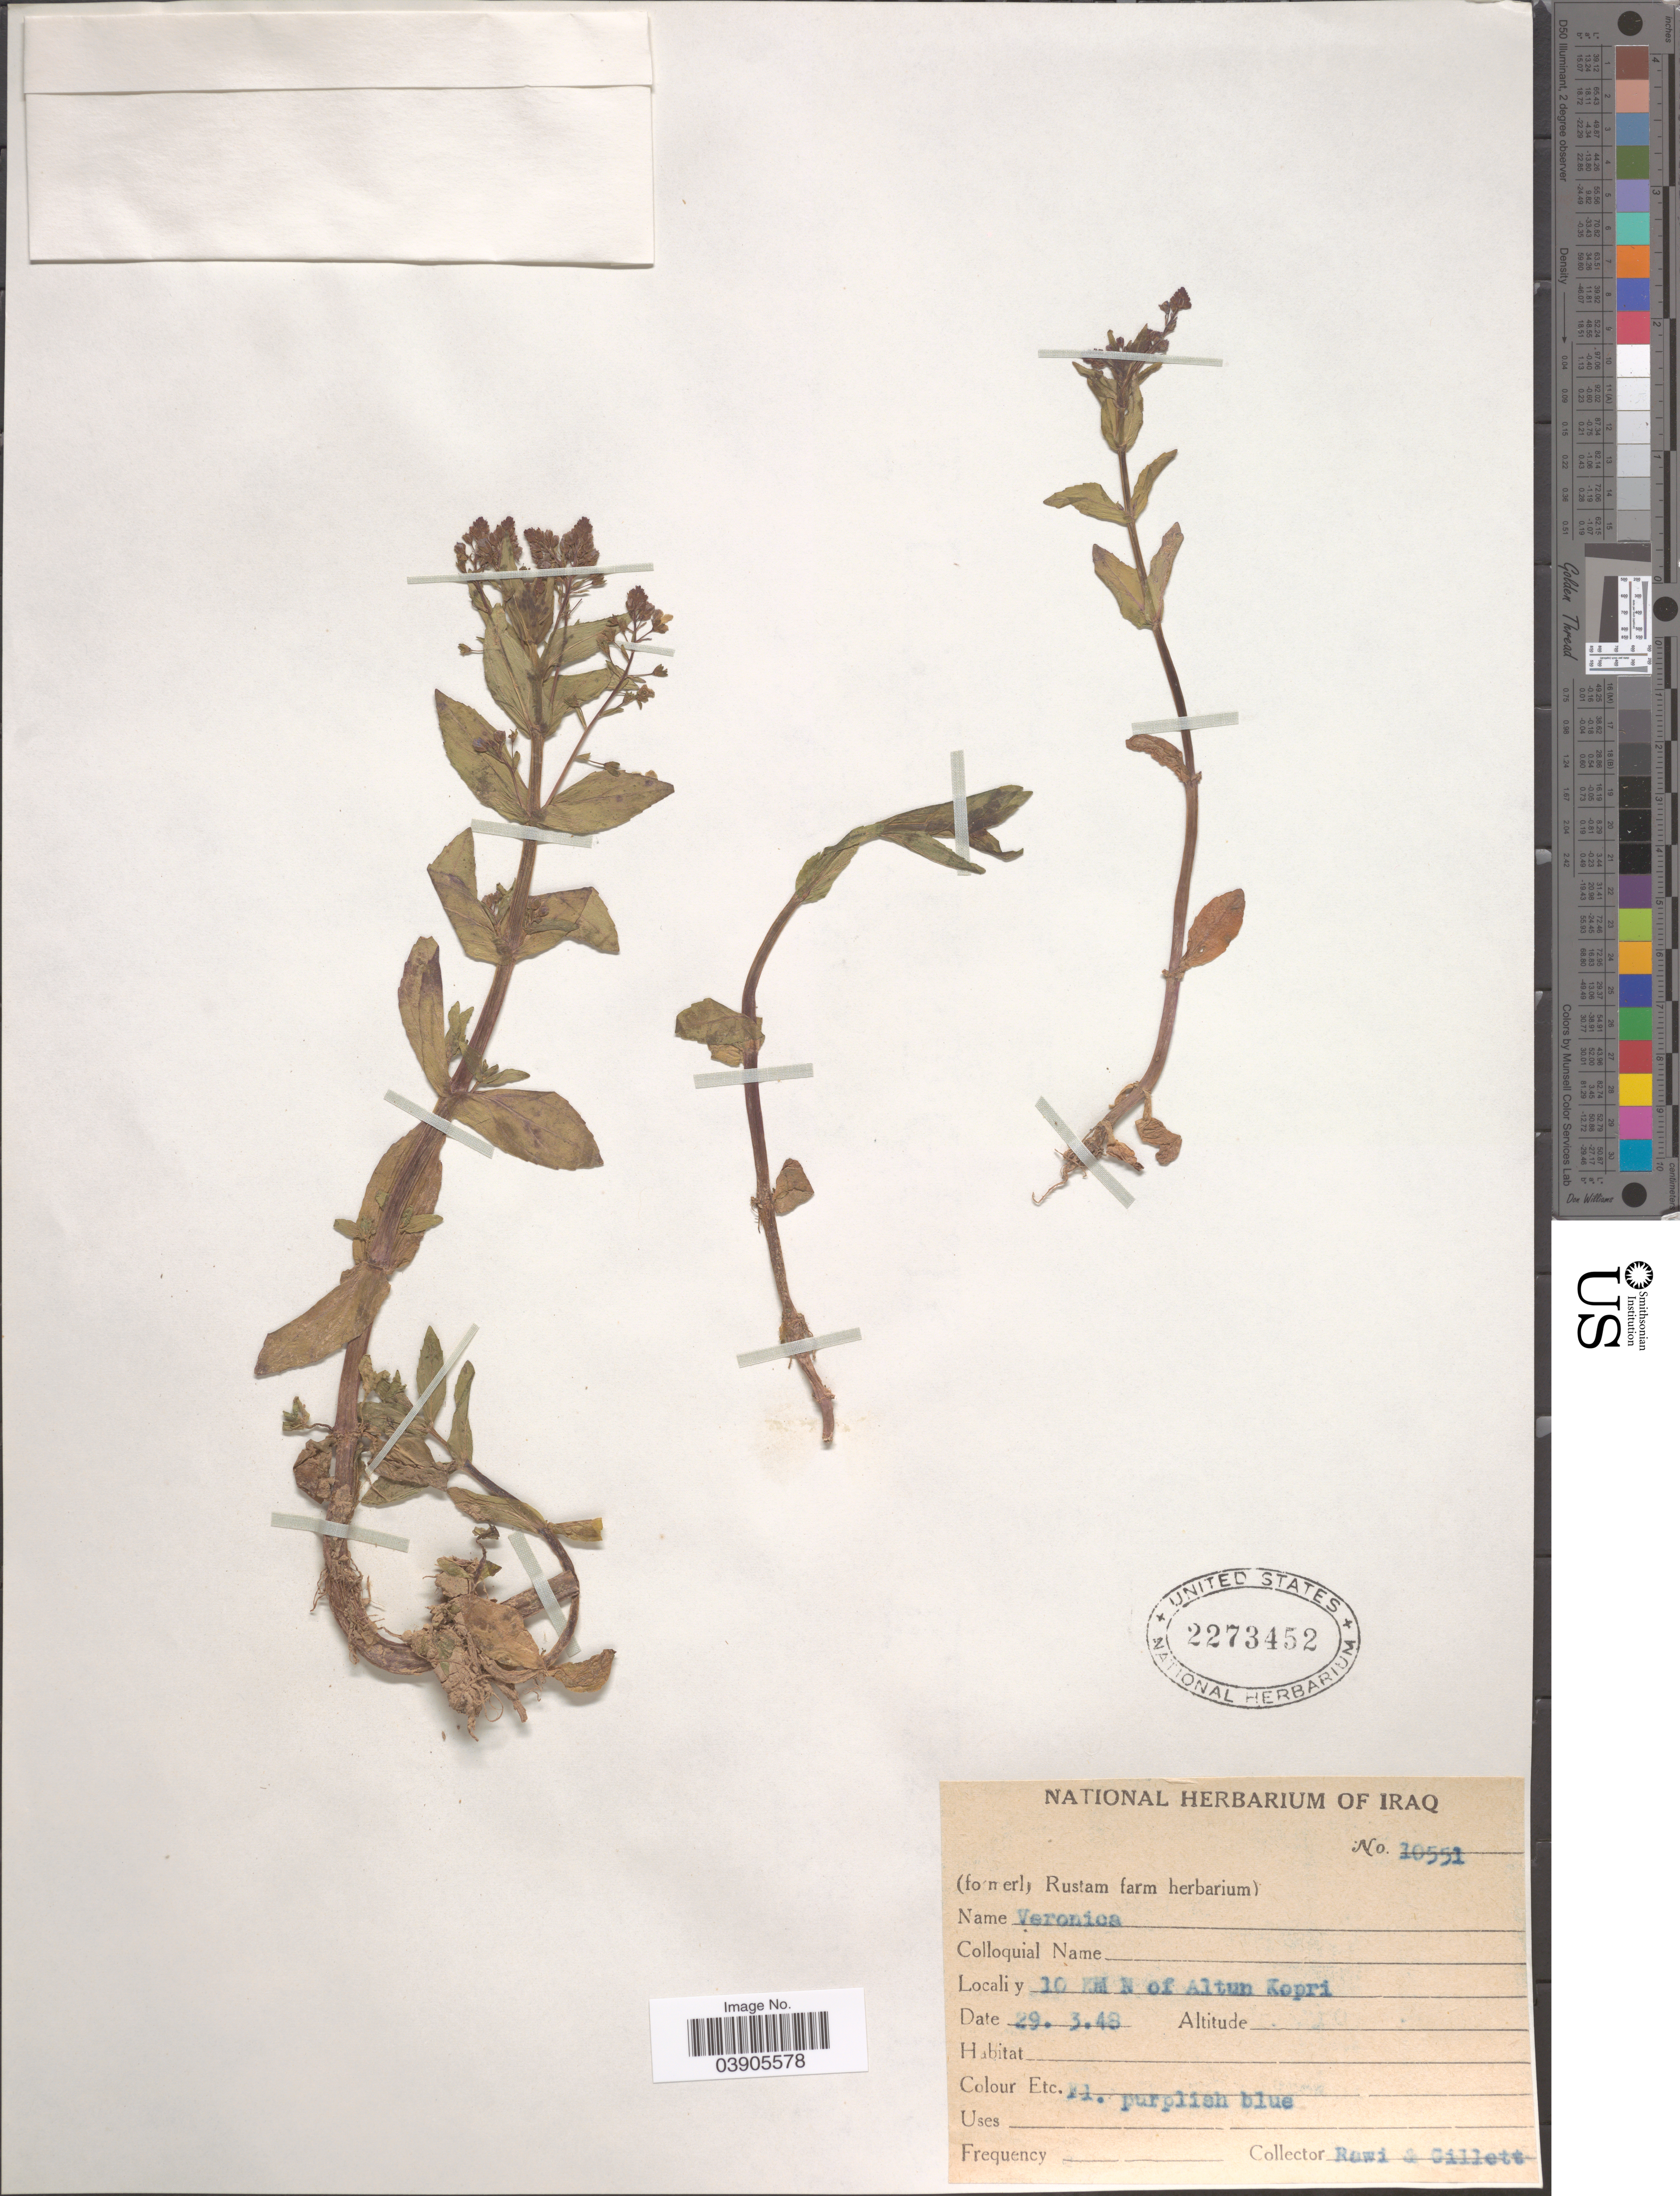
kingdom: Plantae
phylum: Tracheophyta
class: Magnoliopsida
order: Lamiales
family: Plantaginaceae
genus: Veronica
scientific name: Veronica anagallis-aquatica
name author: L.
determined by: Albach, Dirk C.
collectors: -. Rawi & Gillett, --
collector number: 10551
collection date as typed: Transcribed d/m/y: 29/3/48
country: Iraq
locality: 10 Km N of Altun Kopri.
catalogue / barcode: US 2273452